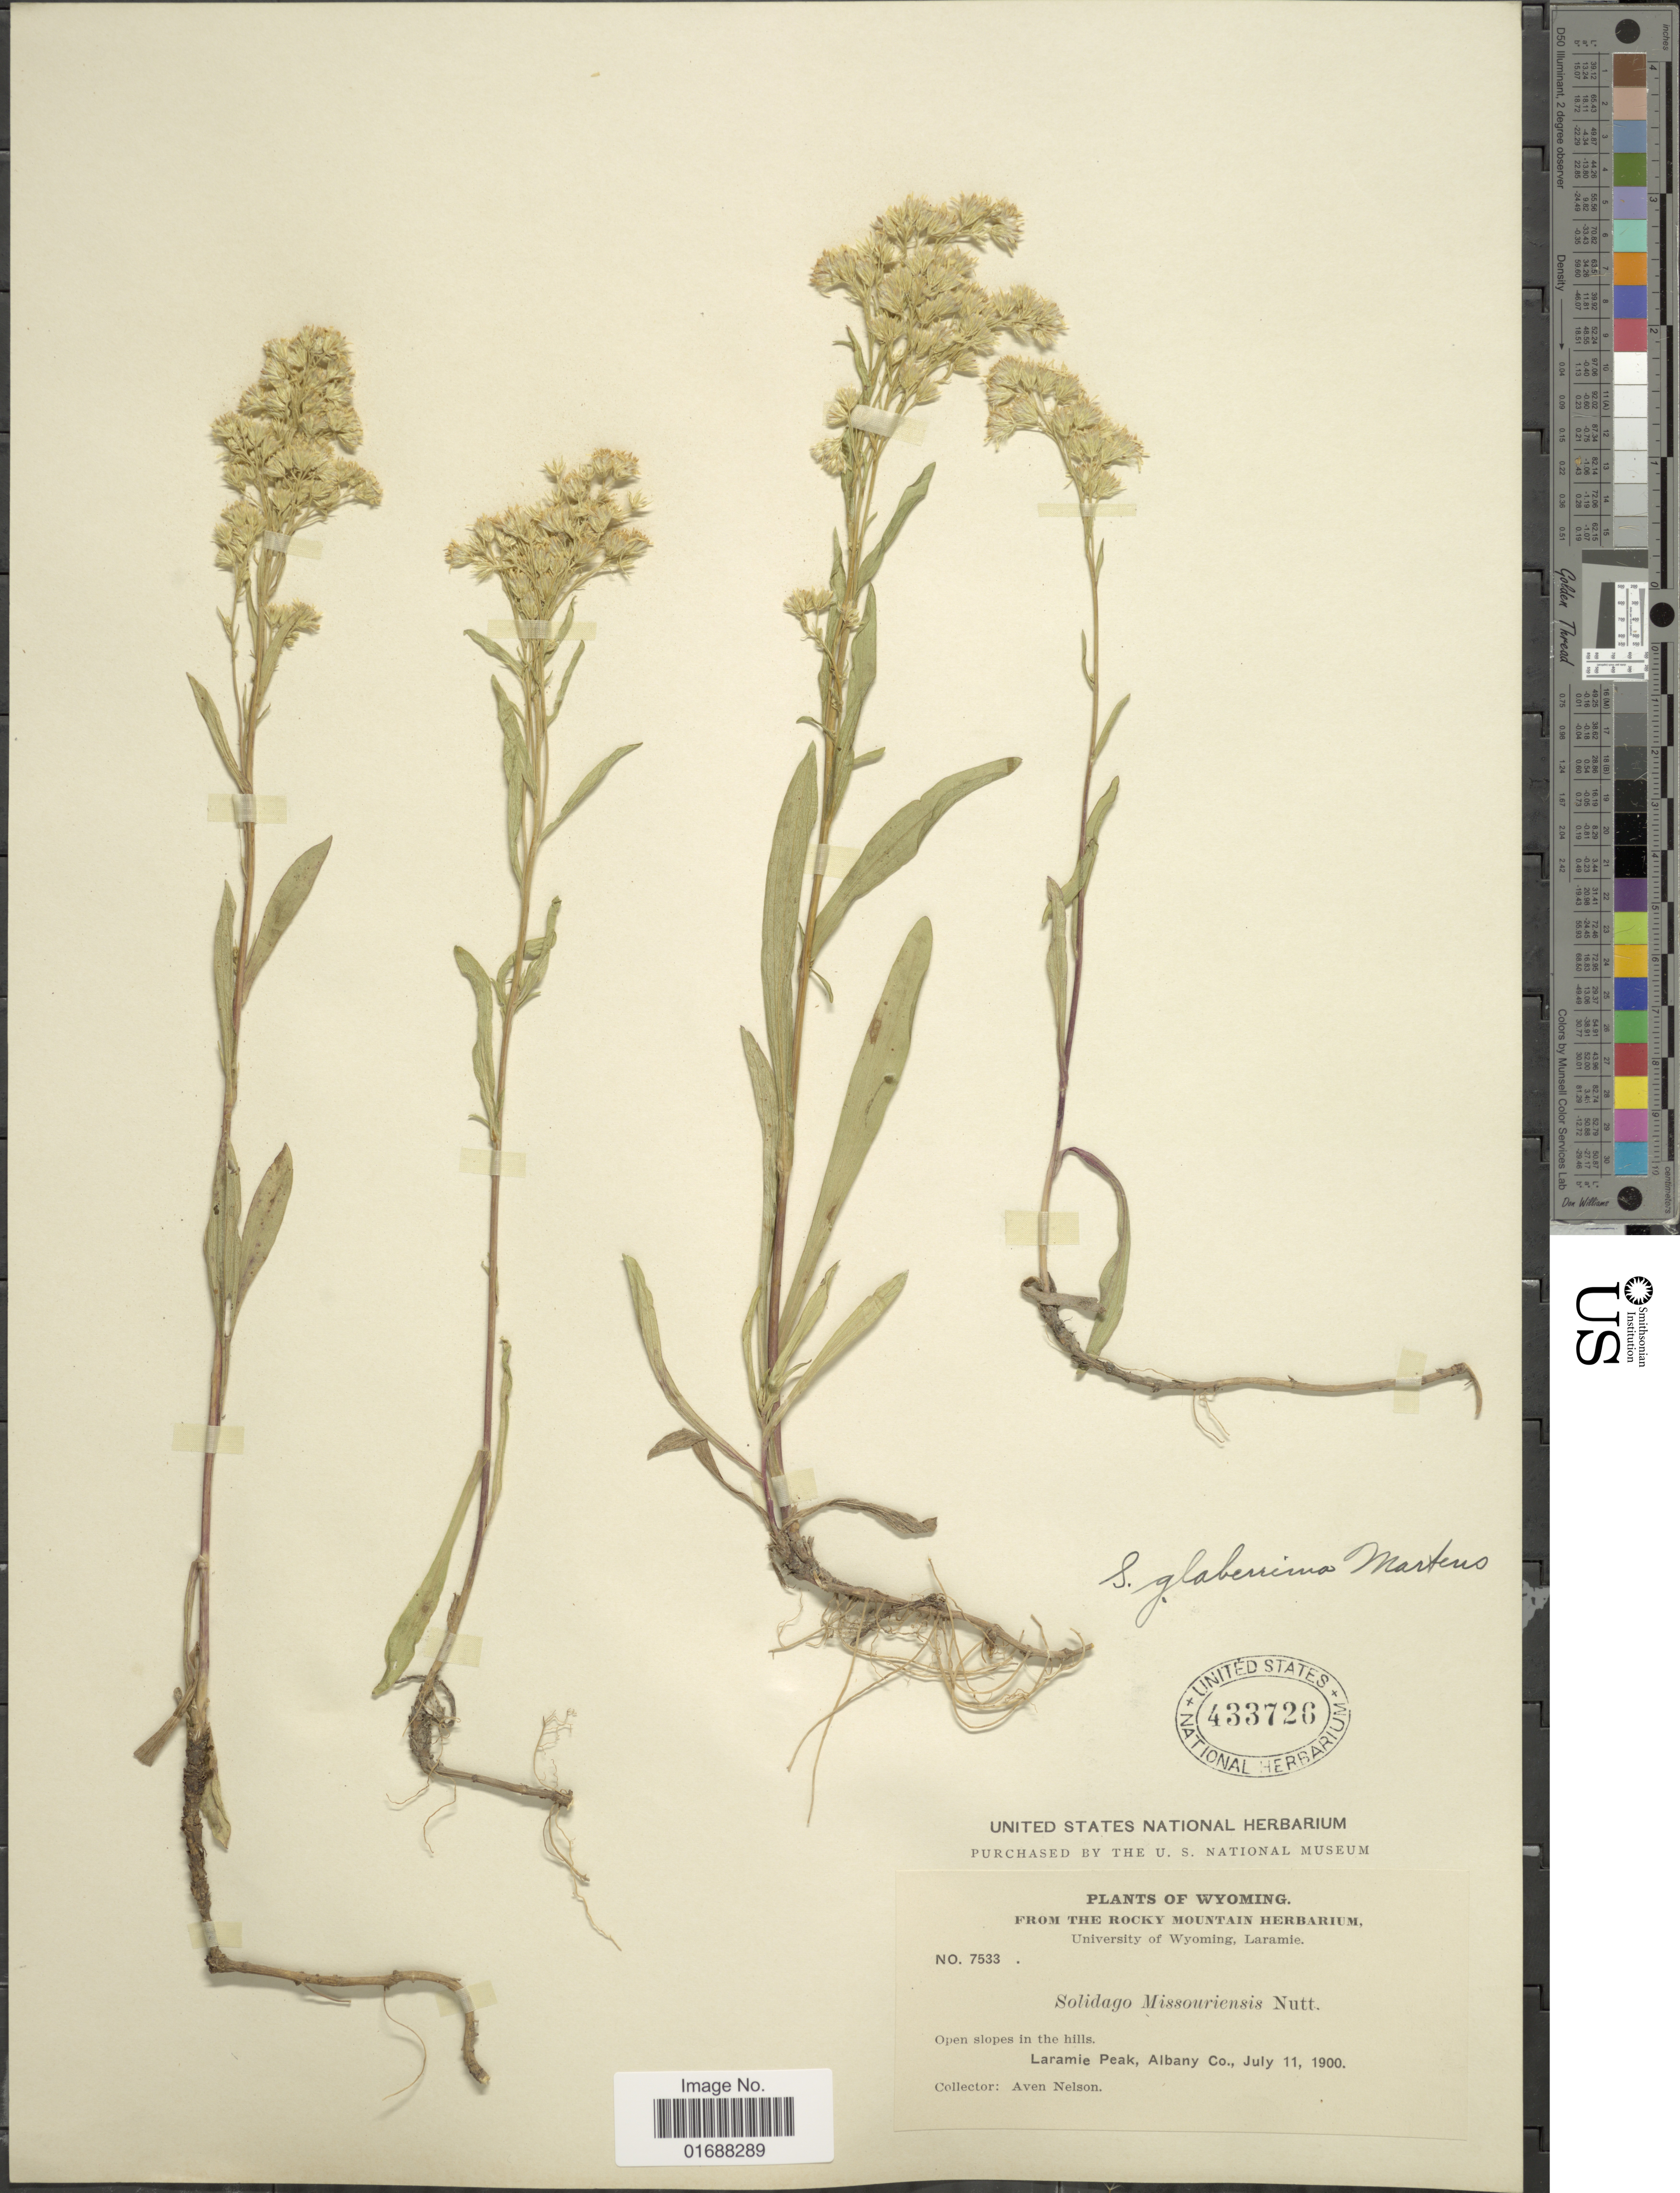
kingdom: Plantae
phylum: Tracheophyta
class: Magnoliopsida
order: Asterales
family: Asteraceae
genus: Solidago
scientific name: Solidago missouriensis var. missouriensis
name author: Nutt.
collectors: A. Nelson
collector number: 7533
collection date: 1900-07-11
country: United States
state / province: Wyoming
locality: Open slopes in the hills, Laramie Peak, Albany Co.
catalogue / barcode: US 433726